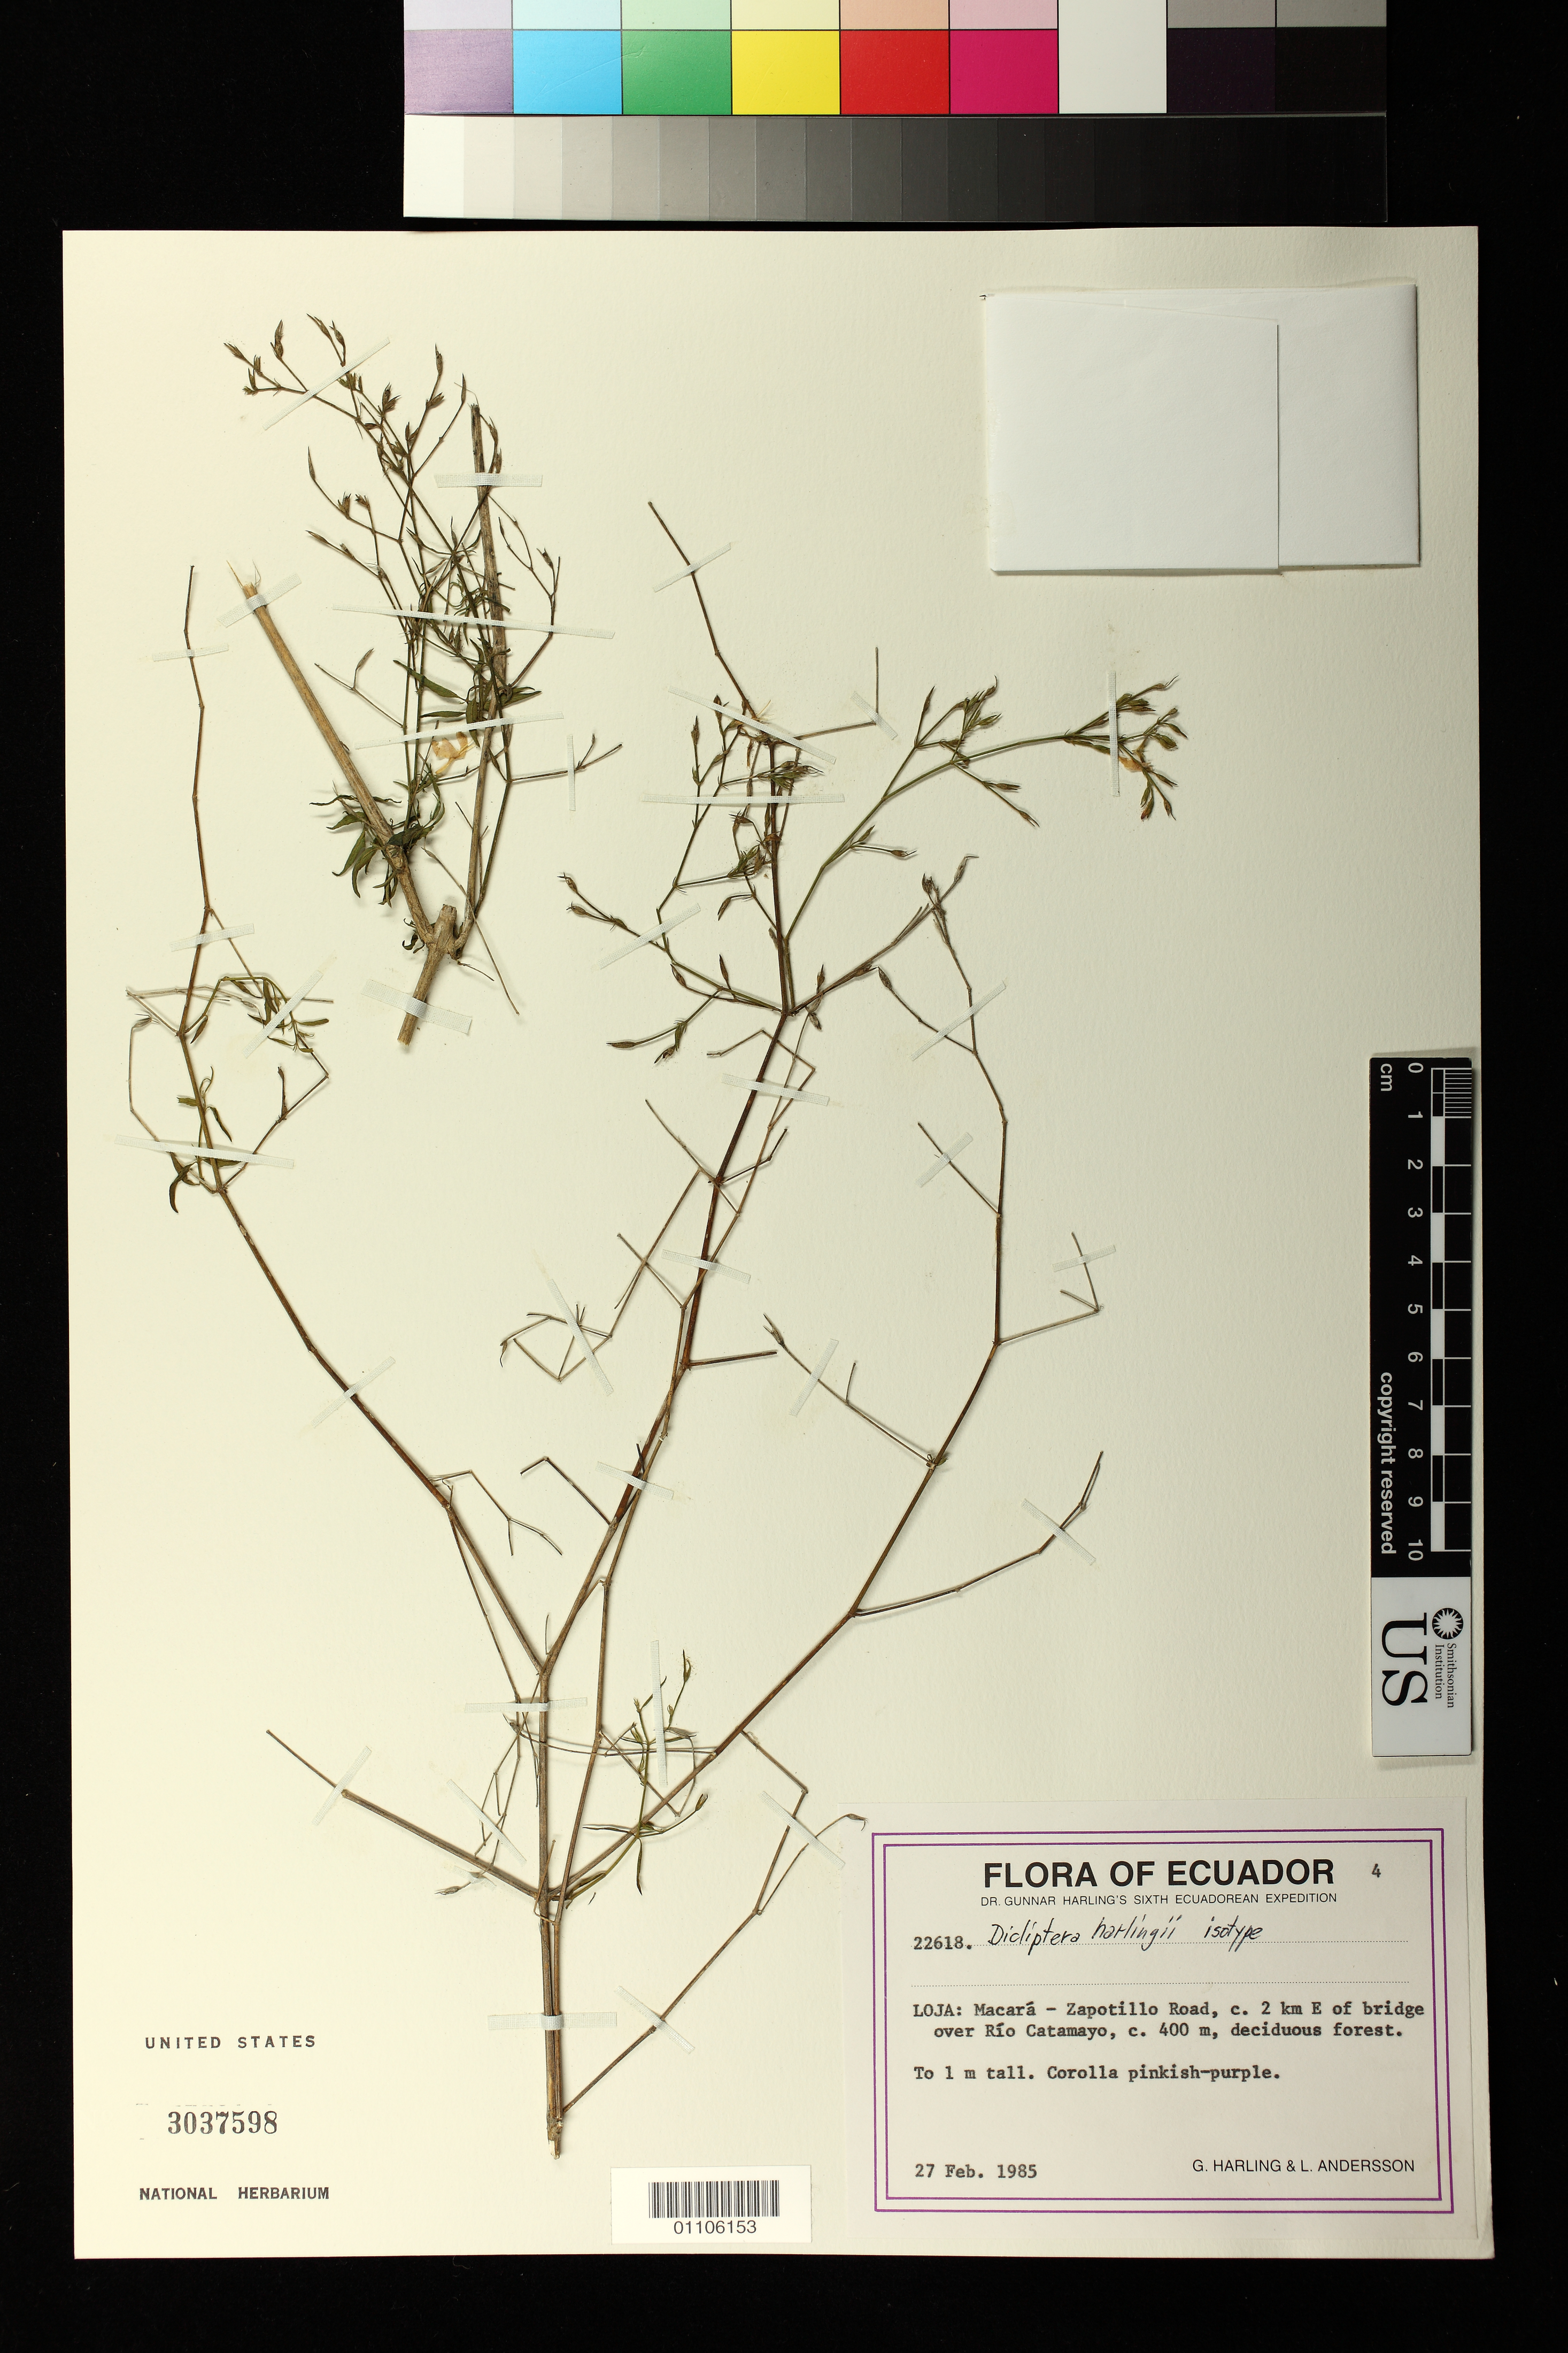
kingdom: Plantae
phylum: Tracheophyta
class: Magnoliopsida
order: Lamiales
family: Acanthaceae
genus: Dicliptera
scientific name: Dicliptera harlingii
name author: Wassh.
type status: Isotype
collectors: G. Harling & L. Andersson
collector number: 22618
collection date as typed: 27 Feb 1985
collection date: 1985-02-27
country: Ecuador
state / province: Loja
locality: Macará-Zapotillo Road, c. 2 km E of bridge over Río Catamayo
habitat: Deciduous forest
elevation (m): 400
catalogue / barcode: US 3037598